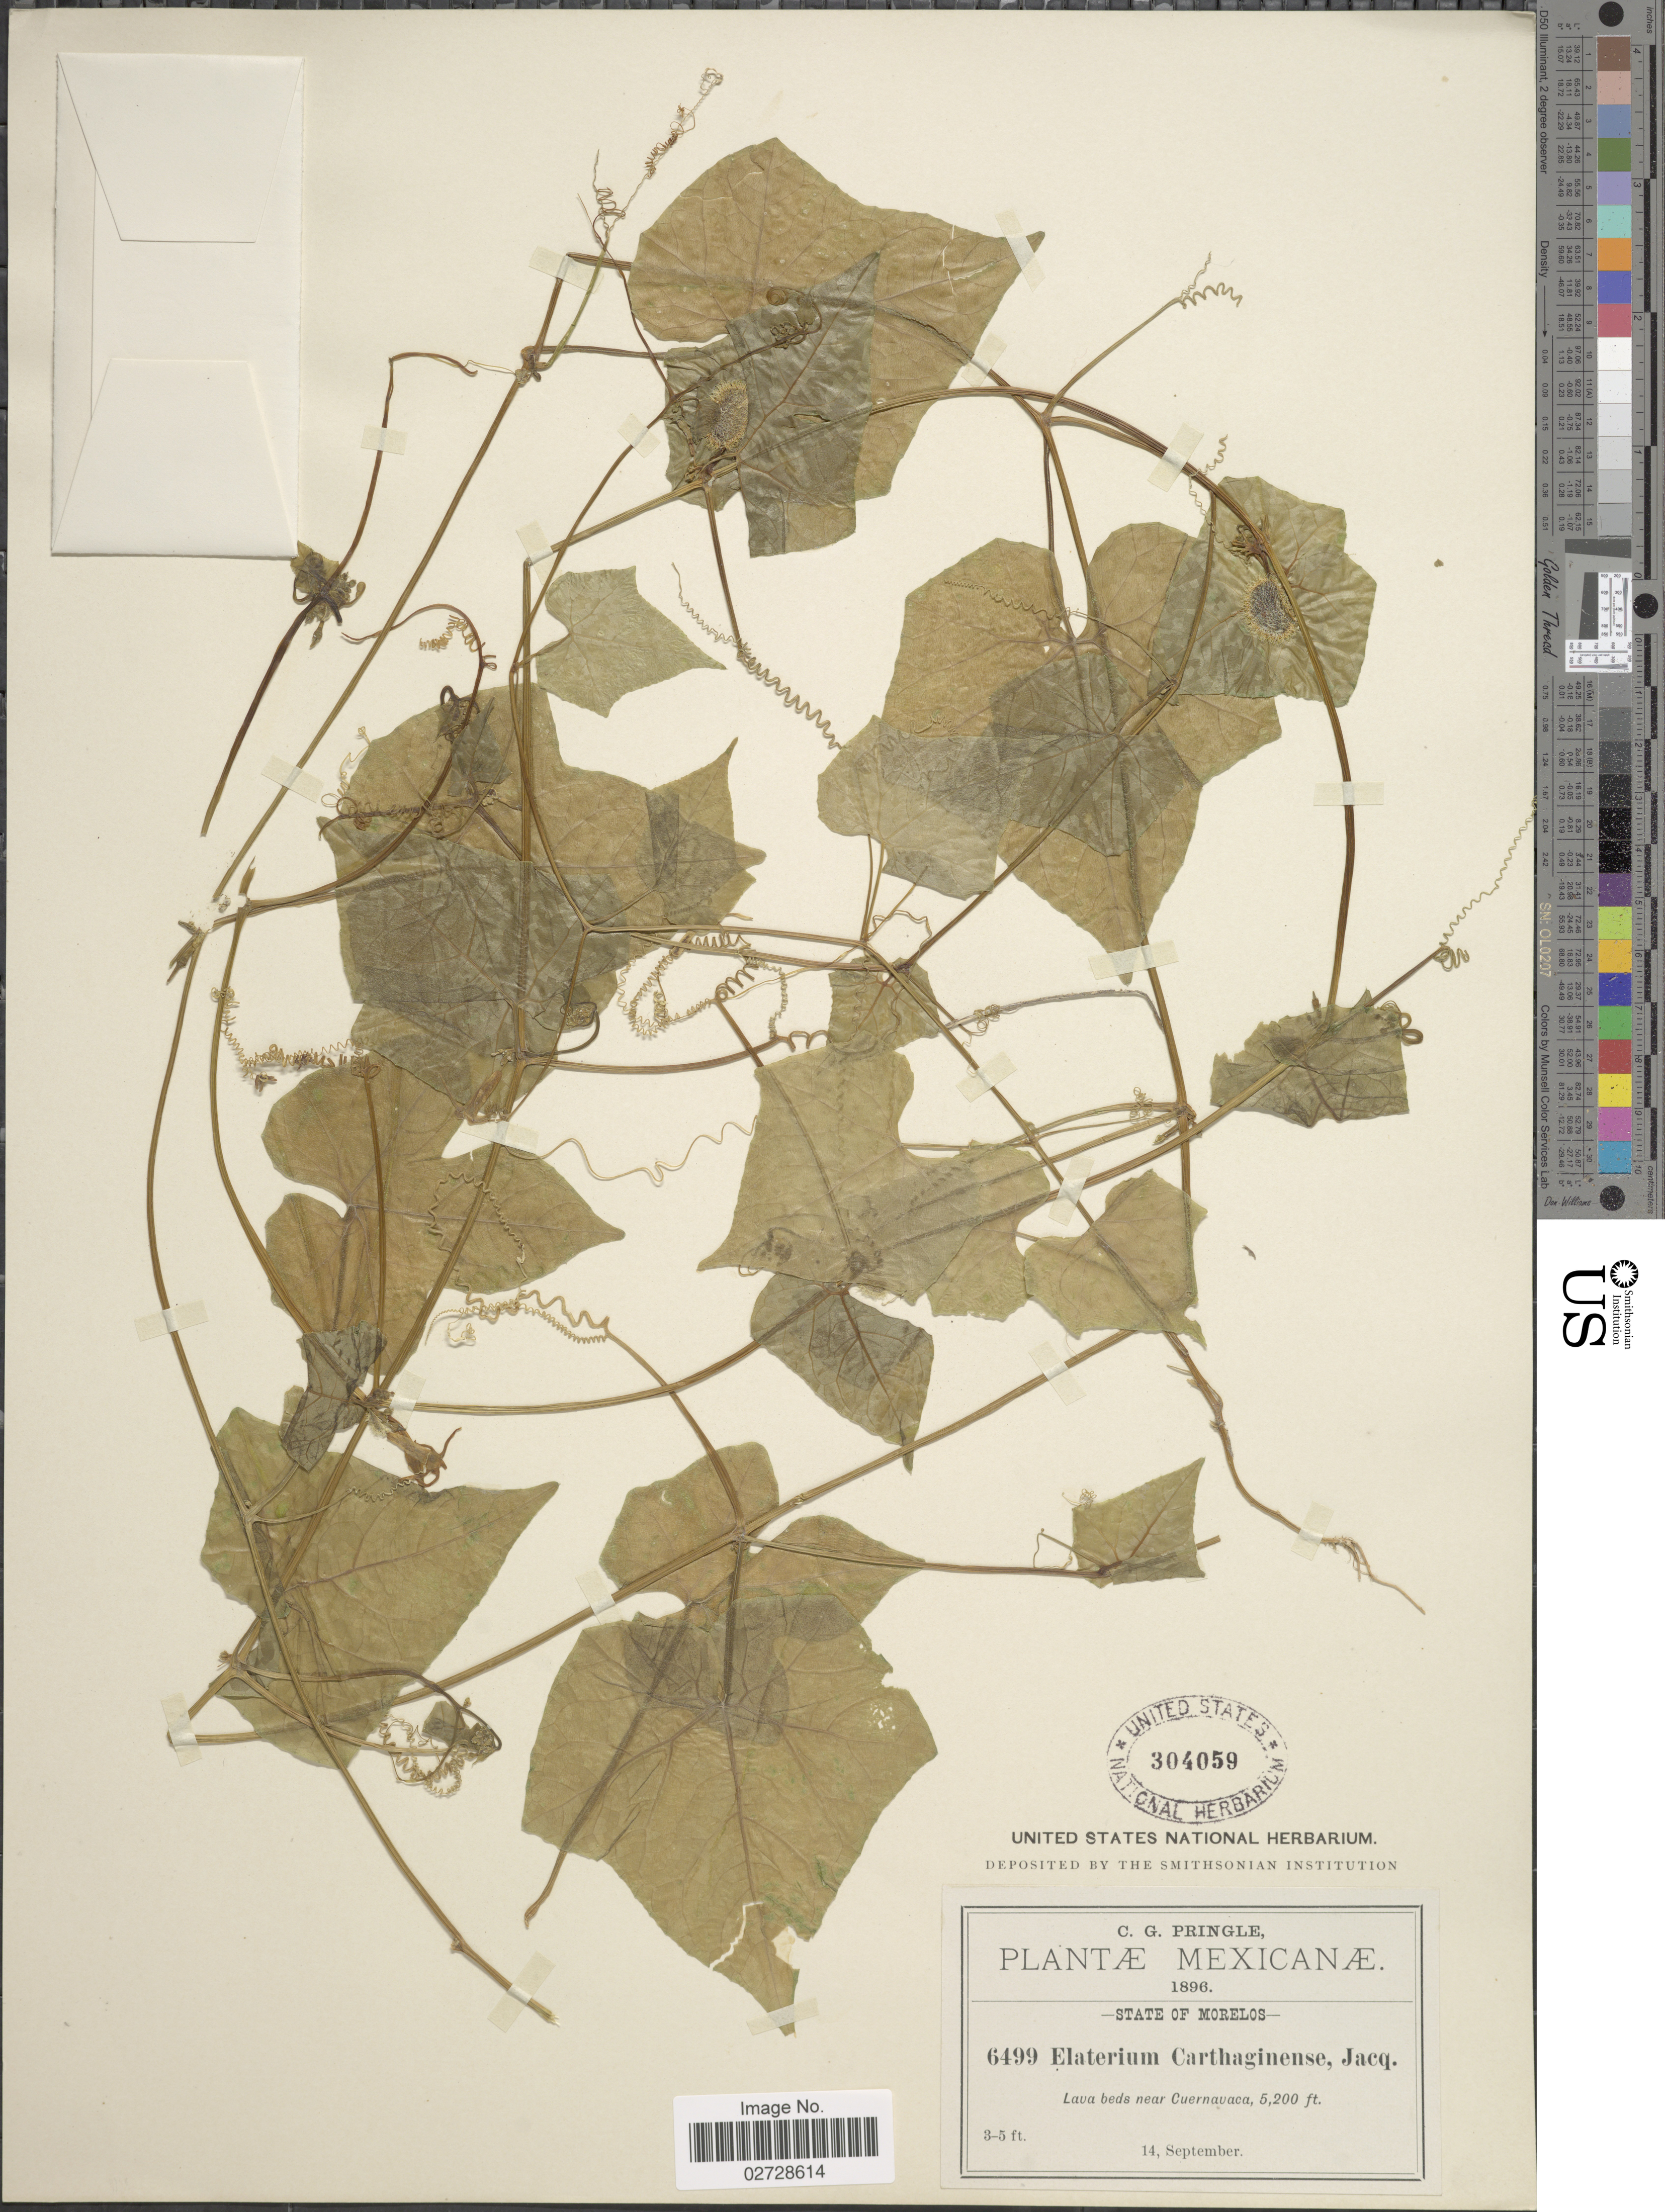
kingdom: Plantae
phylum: Tracheophyta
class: Magnoliopsida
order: Cucurbitales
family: Cucurbitaceae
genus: Cyclanthera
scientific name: Cyclanthera longisepala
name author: (Cogn.) H. Schaef. & S.S. Renner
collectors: C. G. Pringle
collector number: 6499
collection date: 1896-09-14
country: Mexico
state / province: Morelos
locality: Lava beds near Cuernavaca.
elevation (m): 1585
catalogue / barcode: US 304059